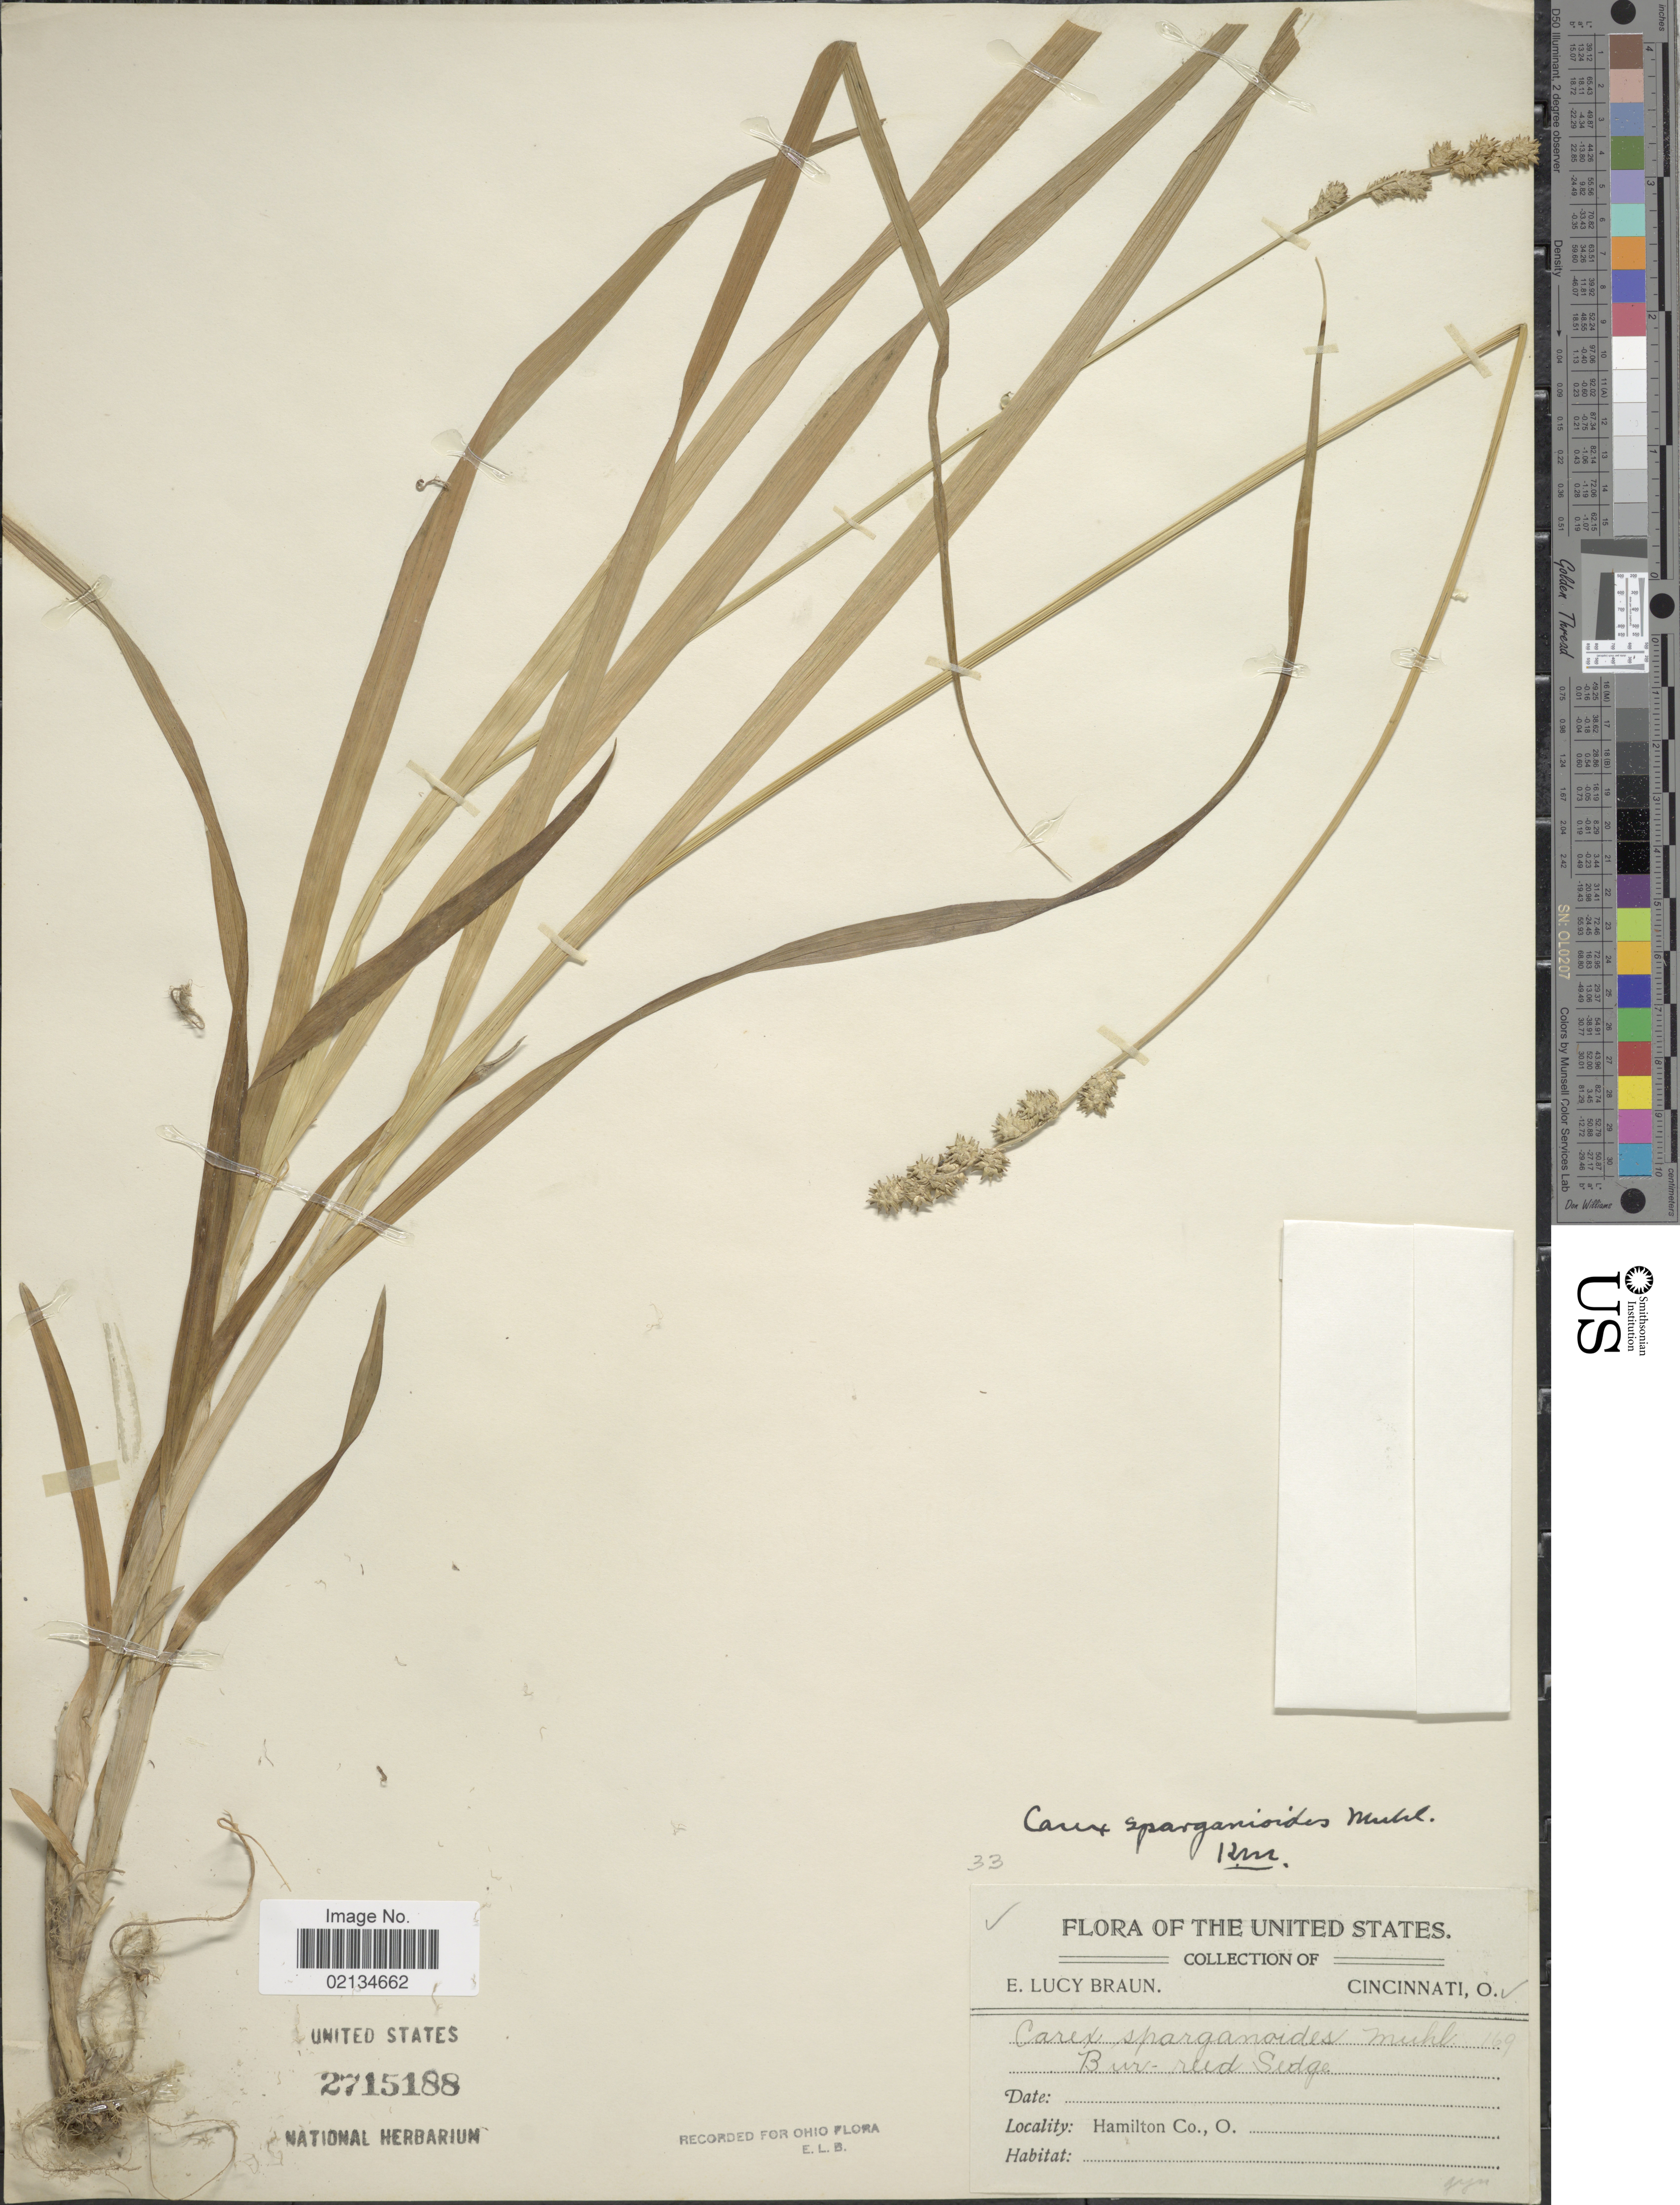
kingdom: Plantae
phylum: Tracheophyta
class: Liliopsida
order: Poales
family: Cyperaceae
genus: Carex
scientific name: Carex sparganioides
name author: Muhl. ex Willd.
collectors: E. L. Braun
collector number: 169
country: United States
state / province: Ohio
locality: Hamilton Co., Bur-reed Sedge.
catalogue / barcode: US 2715188